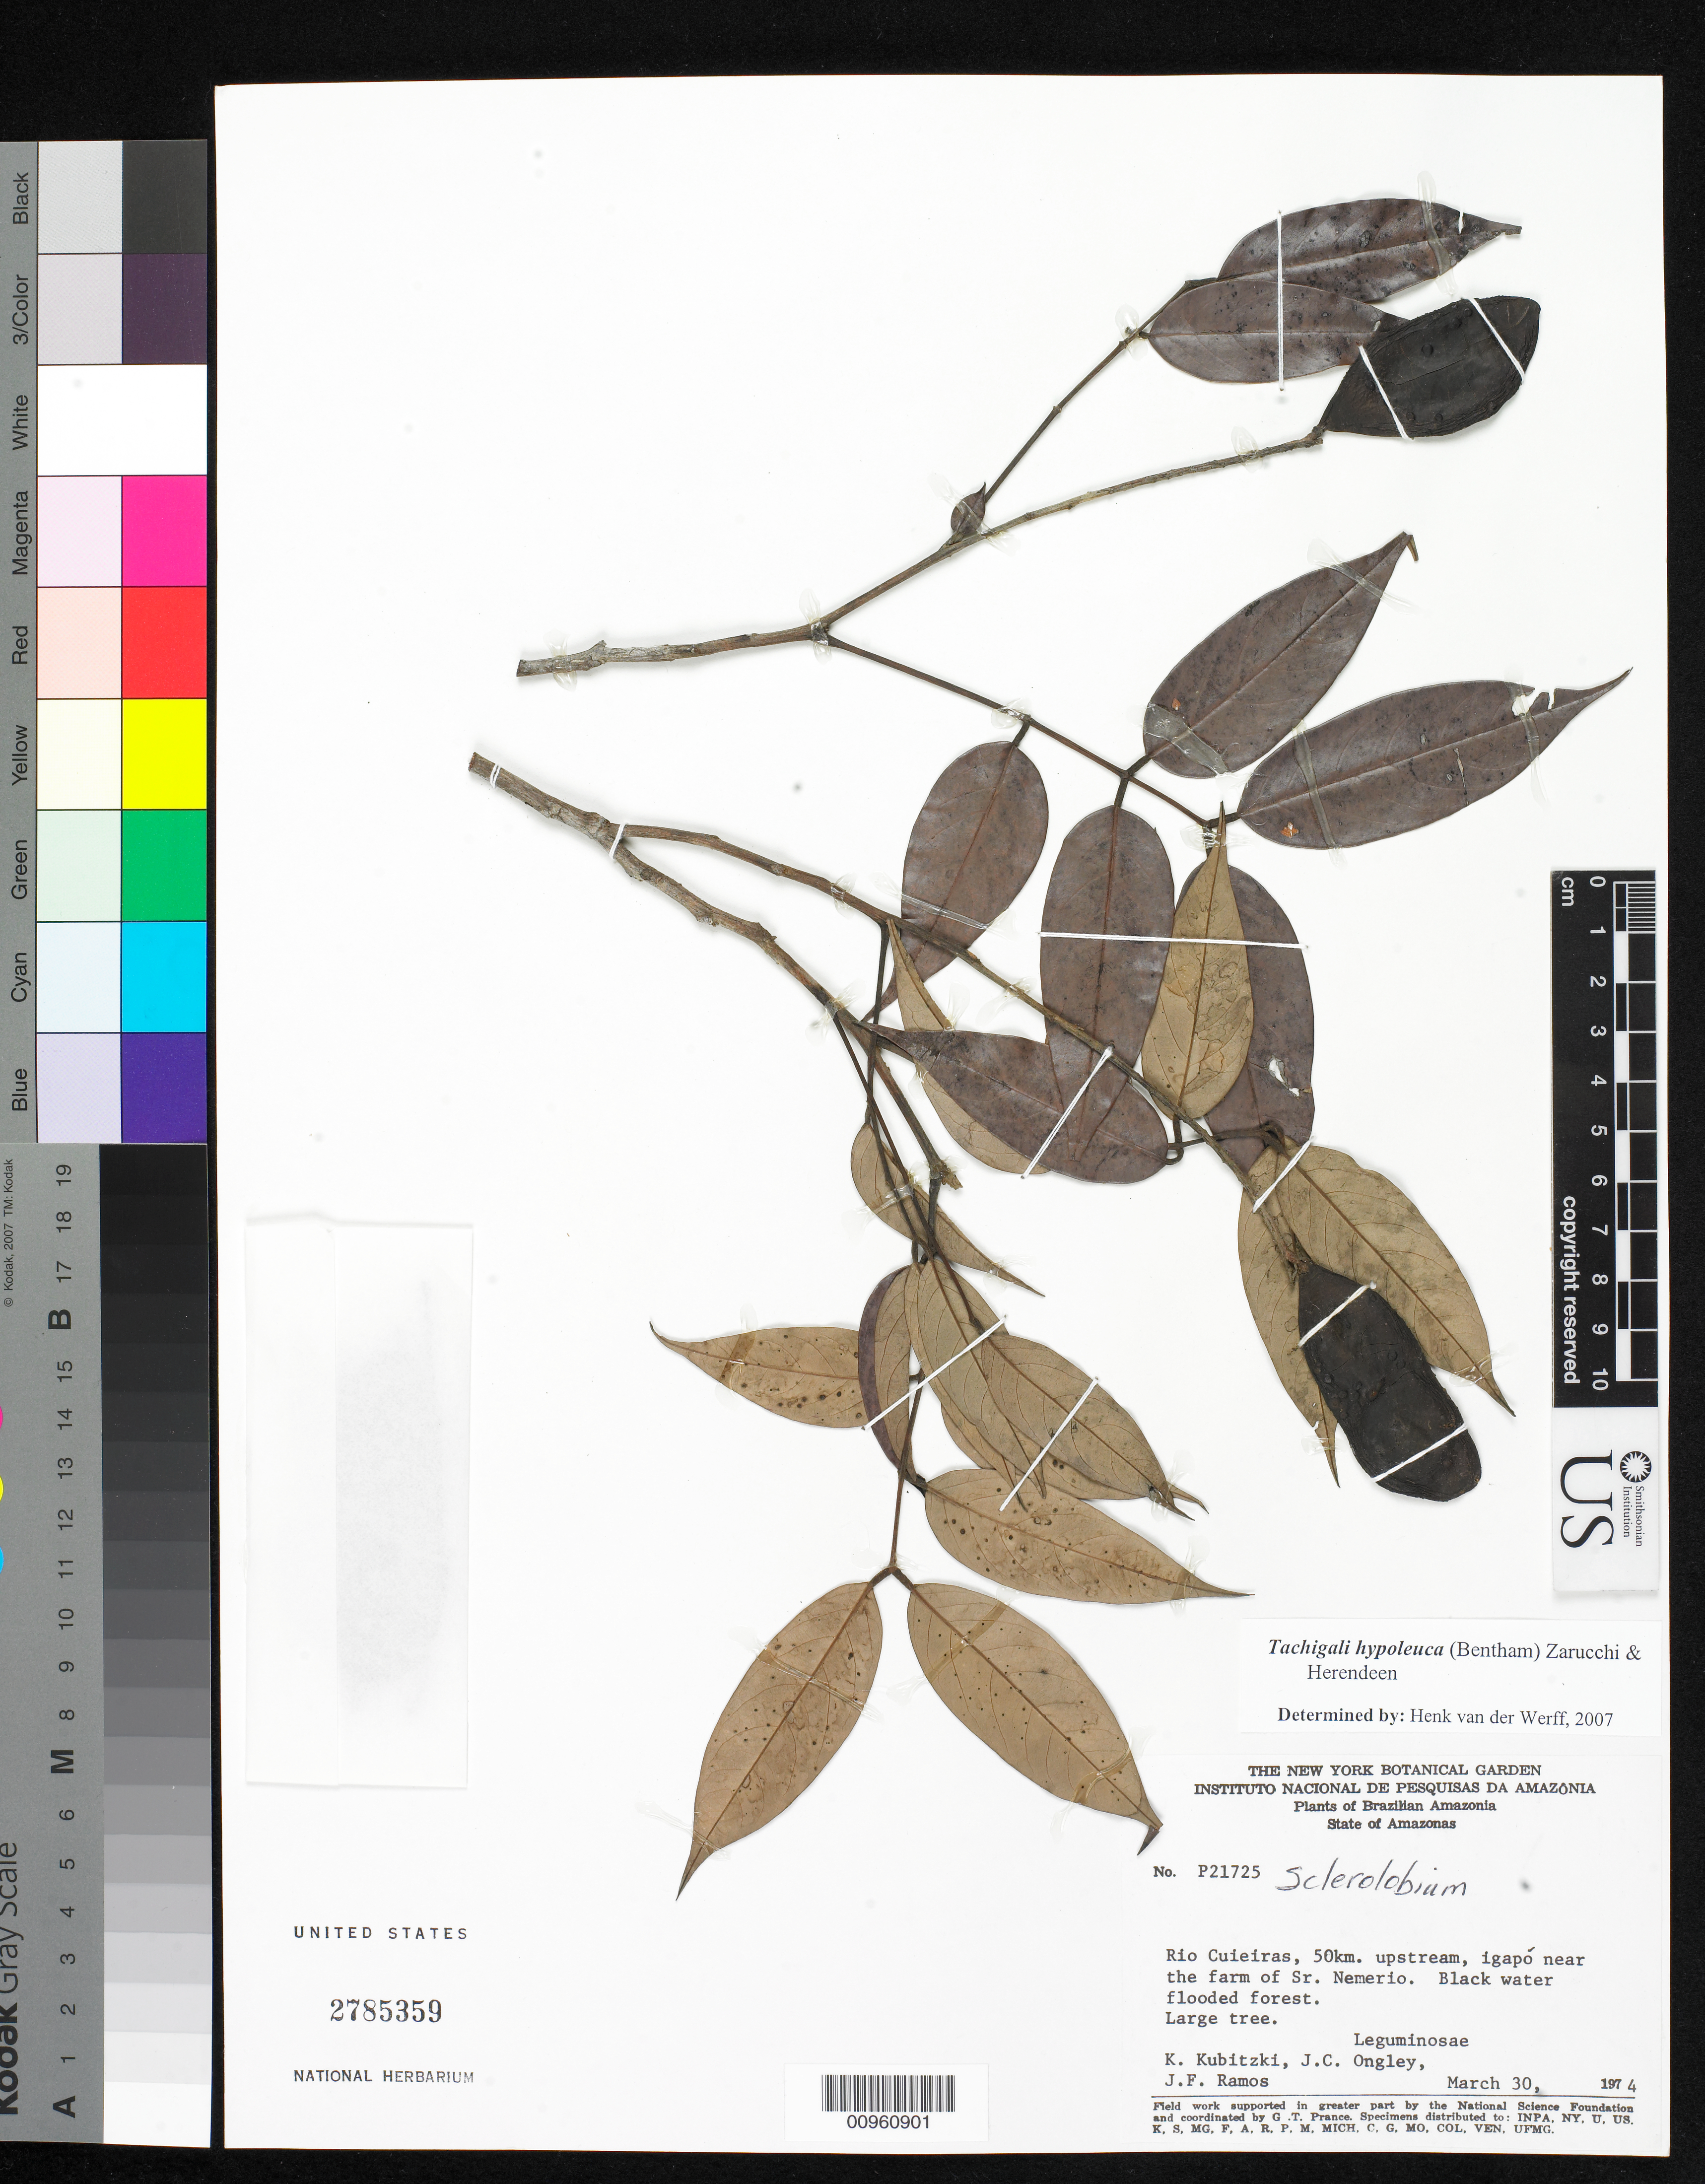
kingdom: Plantae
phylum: Tracheophyta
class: Magnoliopsida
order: Fabales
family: Fabaceae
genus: Tachigali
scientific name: Tachigali hypoleuca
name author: (Benth.) Zarucchi & Herend.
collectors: K. Kubitzki, J. C. Ongley & J. F. Ramos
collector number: P21725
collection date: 1970-03-30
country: Brazil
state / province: Amazonas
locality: Igapo near the farm of Sr. Nemerio, 50 km upstream, Rio Cuieiras, State of Amazonas, Plants of Brazilian Amazonia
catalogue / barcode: US 2785359